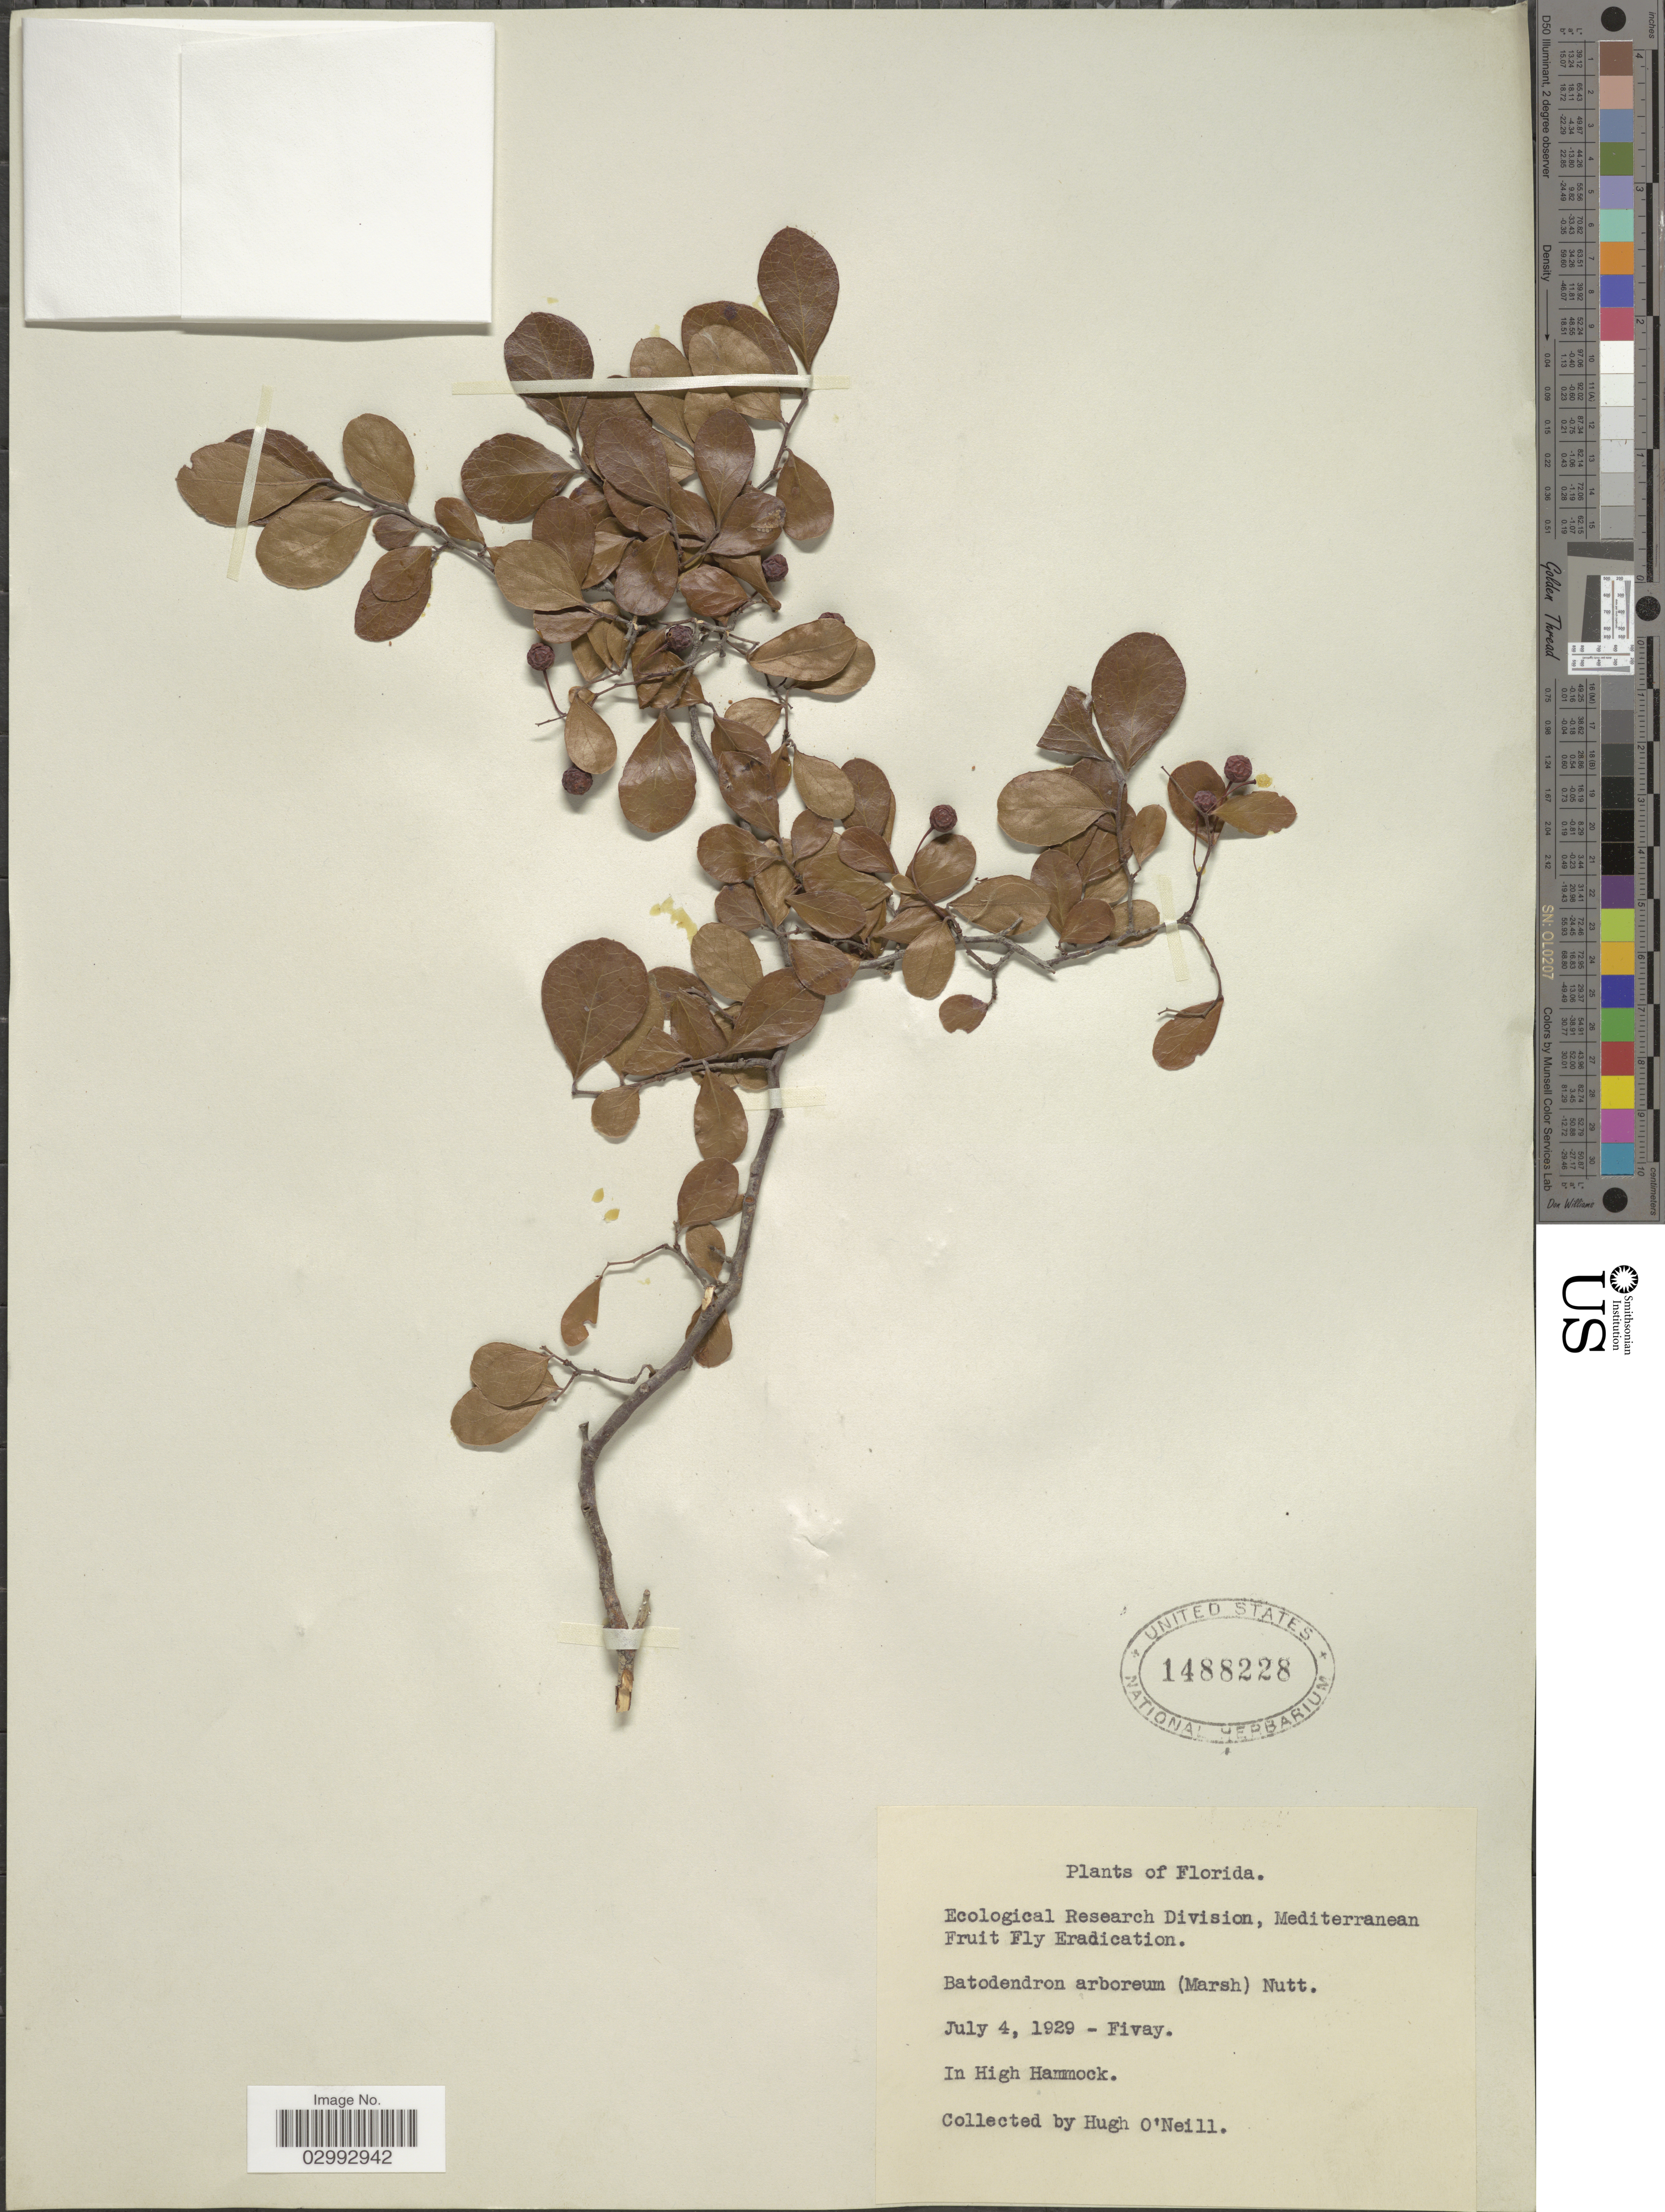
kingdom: Plantae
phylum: Tracheophyta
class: Magnoliopsida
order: Ericales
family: Ericaceae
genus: Batodendron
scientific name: Batodendron arboreum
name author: Nutt.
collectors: H. O'Neill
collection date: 1929-07-04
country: United States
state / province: Florida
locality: Fivay. In High Hammock.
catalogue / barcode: US 1488228